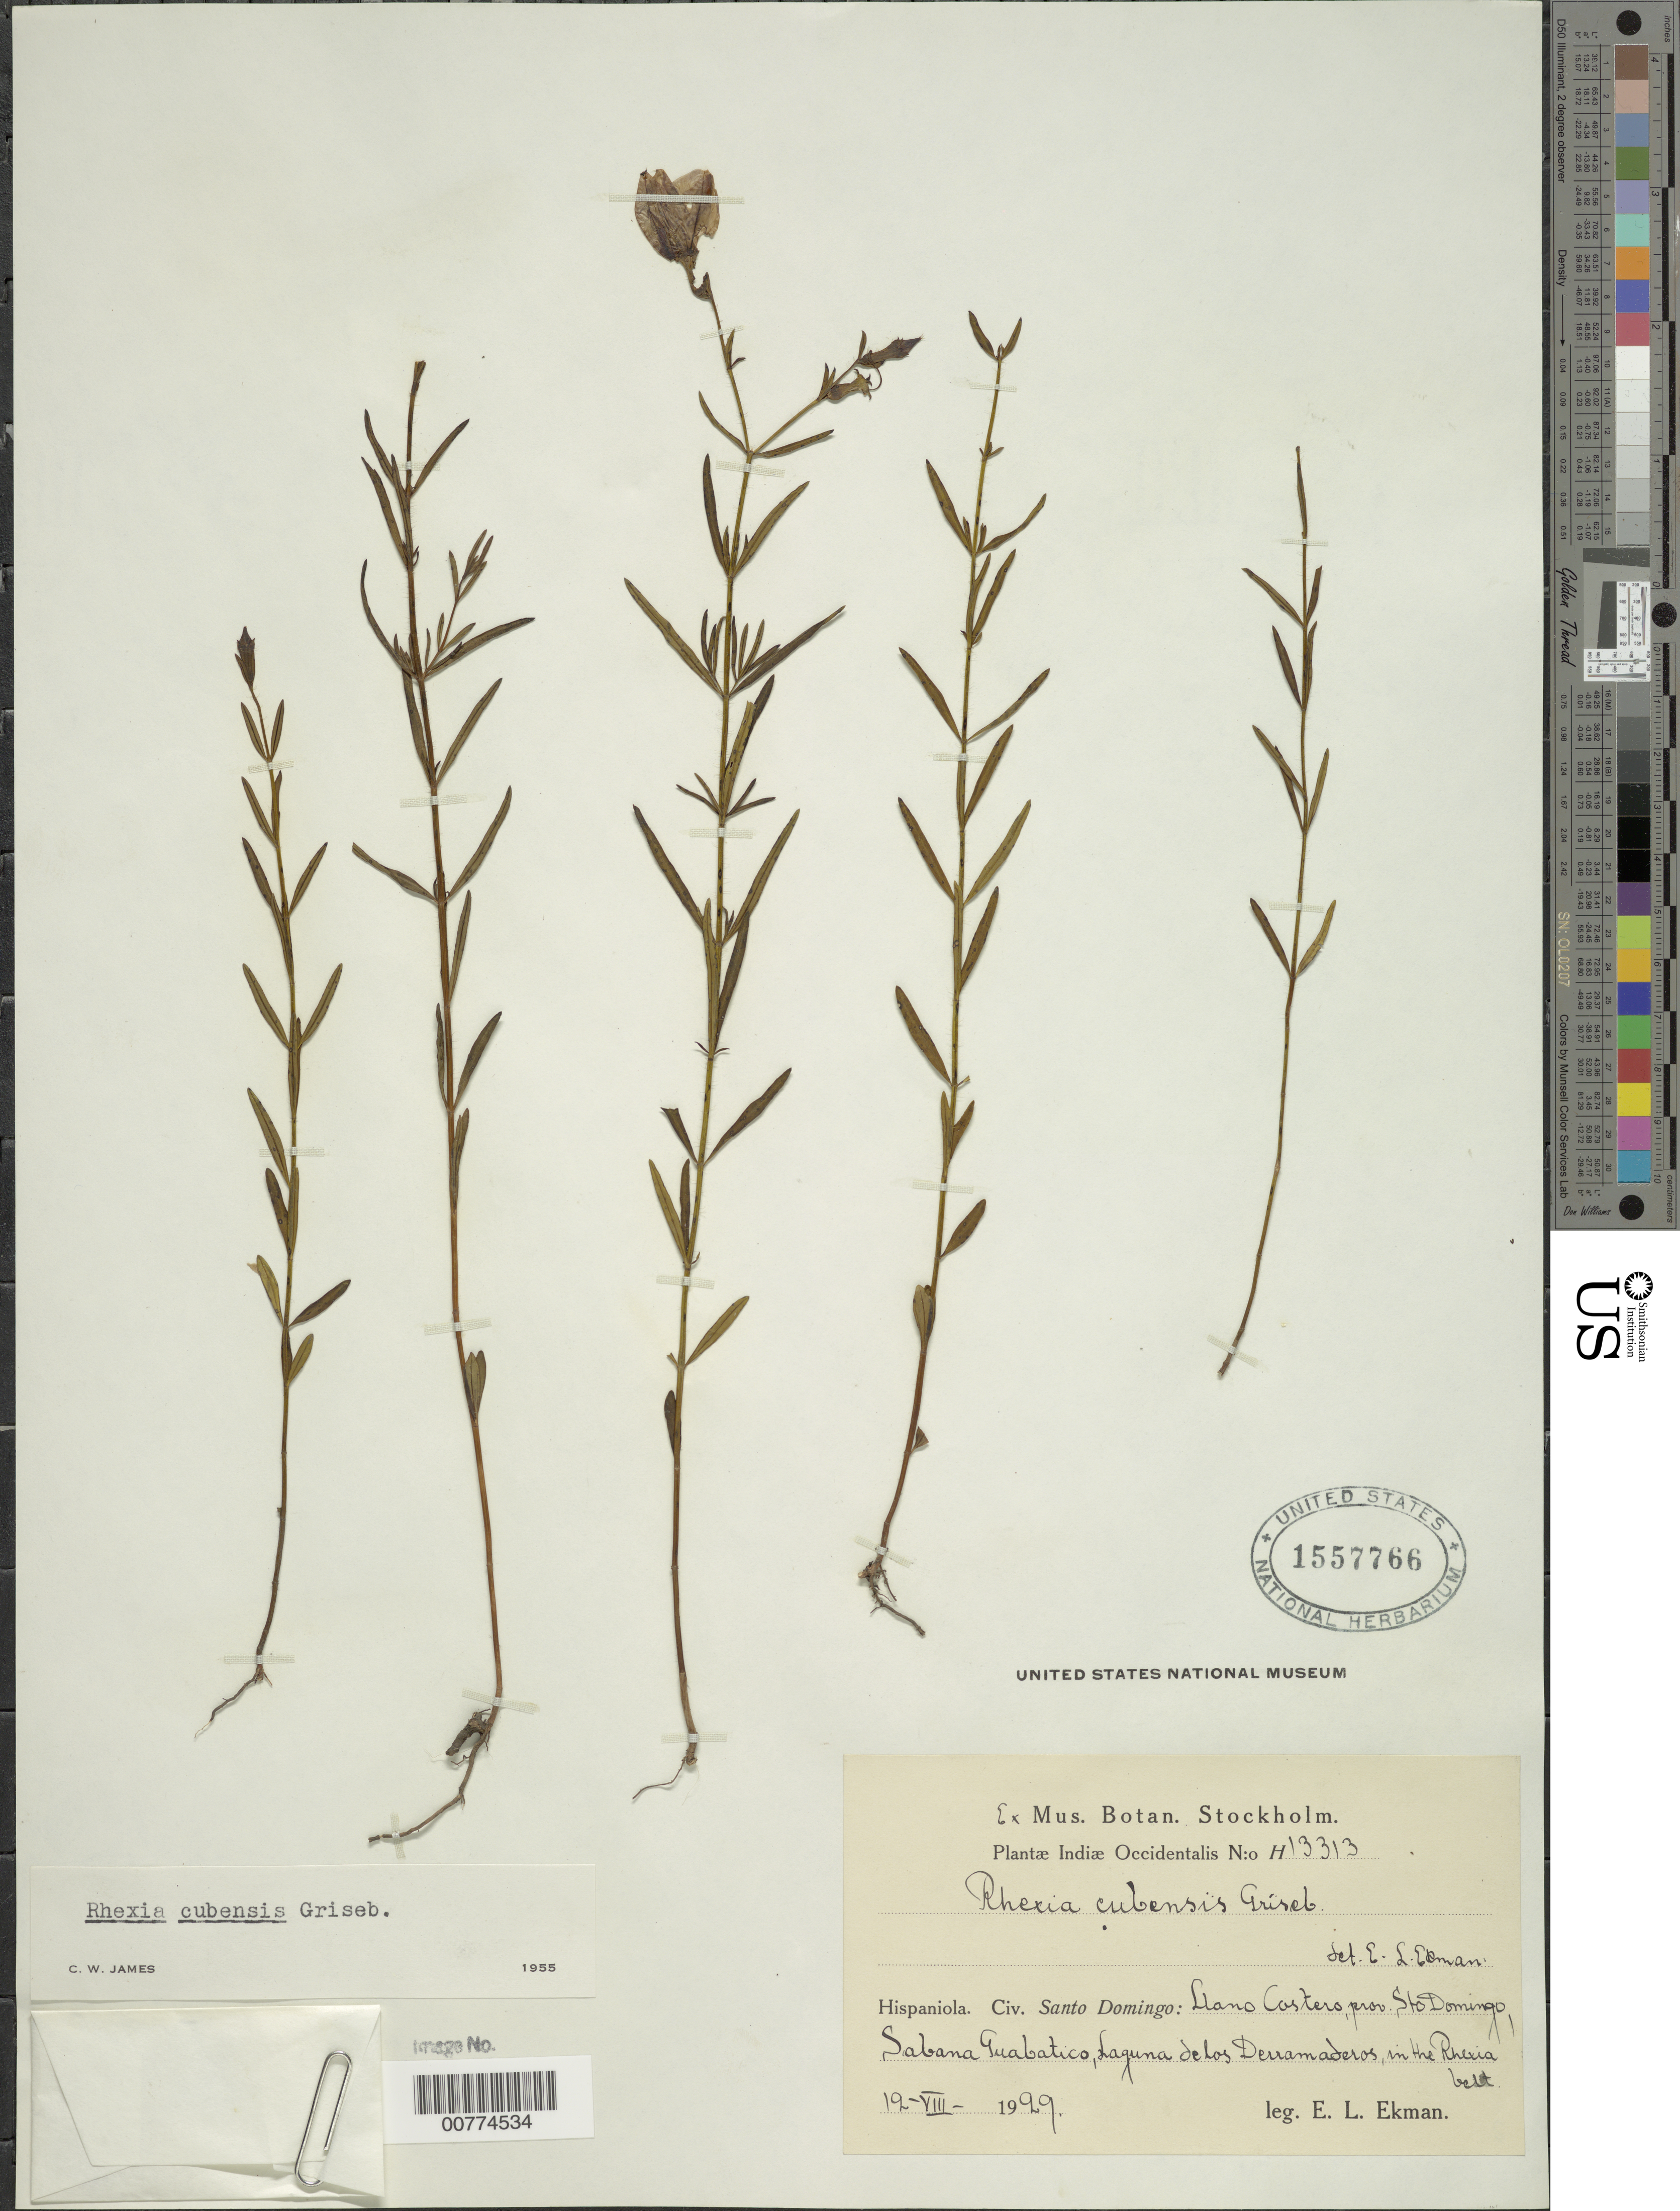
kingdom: Plantae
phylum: Tracheophyta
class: Magnoliopsida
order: Myrtales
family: Melastomataceae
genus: Rhexia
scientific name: Rhexia cubensis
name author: Griseb.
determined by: James, C. W.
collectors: E. L. Ekman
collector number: H 13313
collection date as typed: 12 Aug 1929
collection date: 1929-08-12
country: Dominican Republic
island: Hispaniola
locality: Llano Costero, Province of Santo Domingo, Sabana Guabatico, Lagunas de los Derramaderos.(in the Rhexia belt).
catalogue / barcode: US 1557766